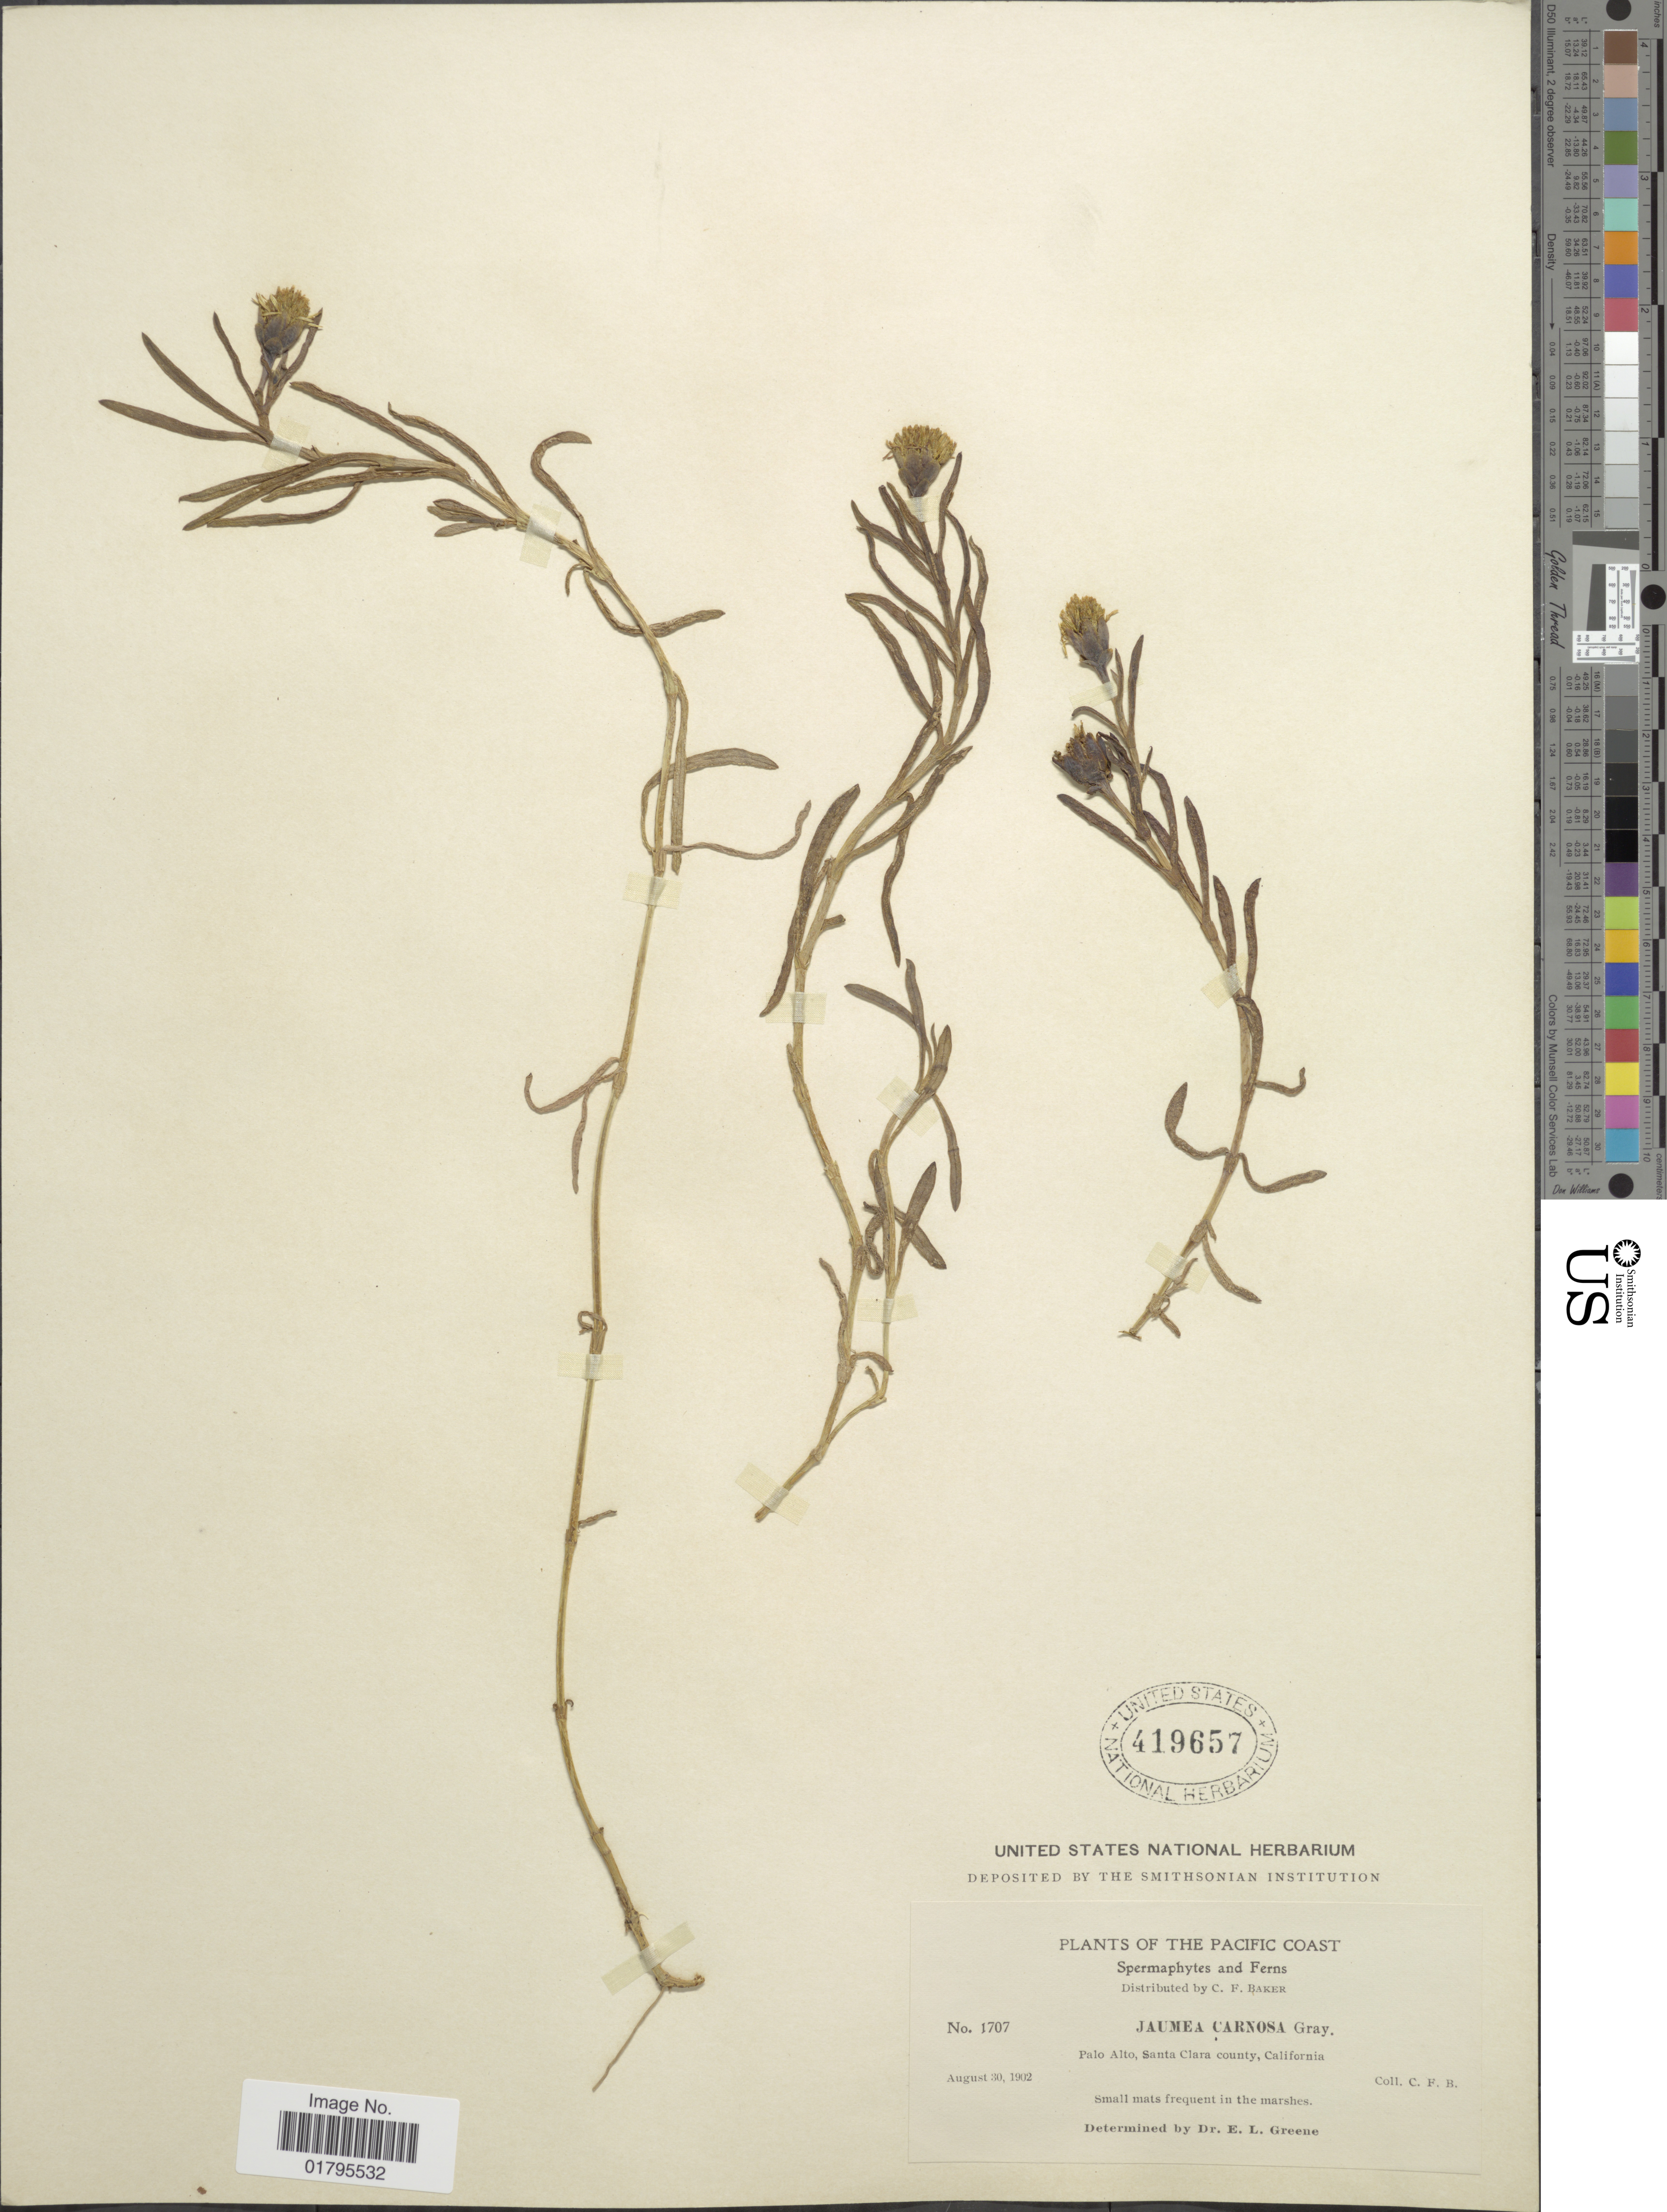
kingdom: Plantae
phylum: Tracheophyta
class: Magnoliopsida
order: Asterales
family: Asteraceae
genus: Jaumea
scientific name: Jaumea carnosa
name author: (Less.) A. Gray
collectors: C. F. Baker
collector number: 1707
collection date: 1902-08-30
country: United States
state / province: California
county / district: Santa Clara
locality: The Pacific Coast, Palo Alto, Santa Clara County, California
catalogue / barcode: US 419657